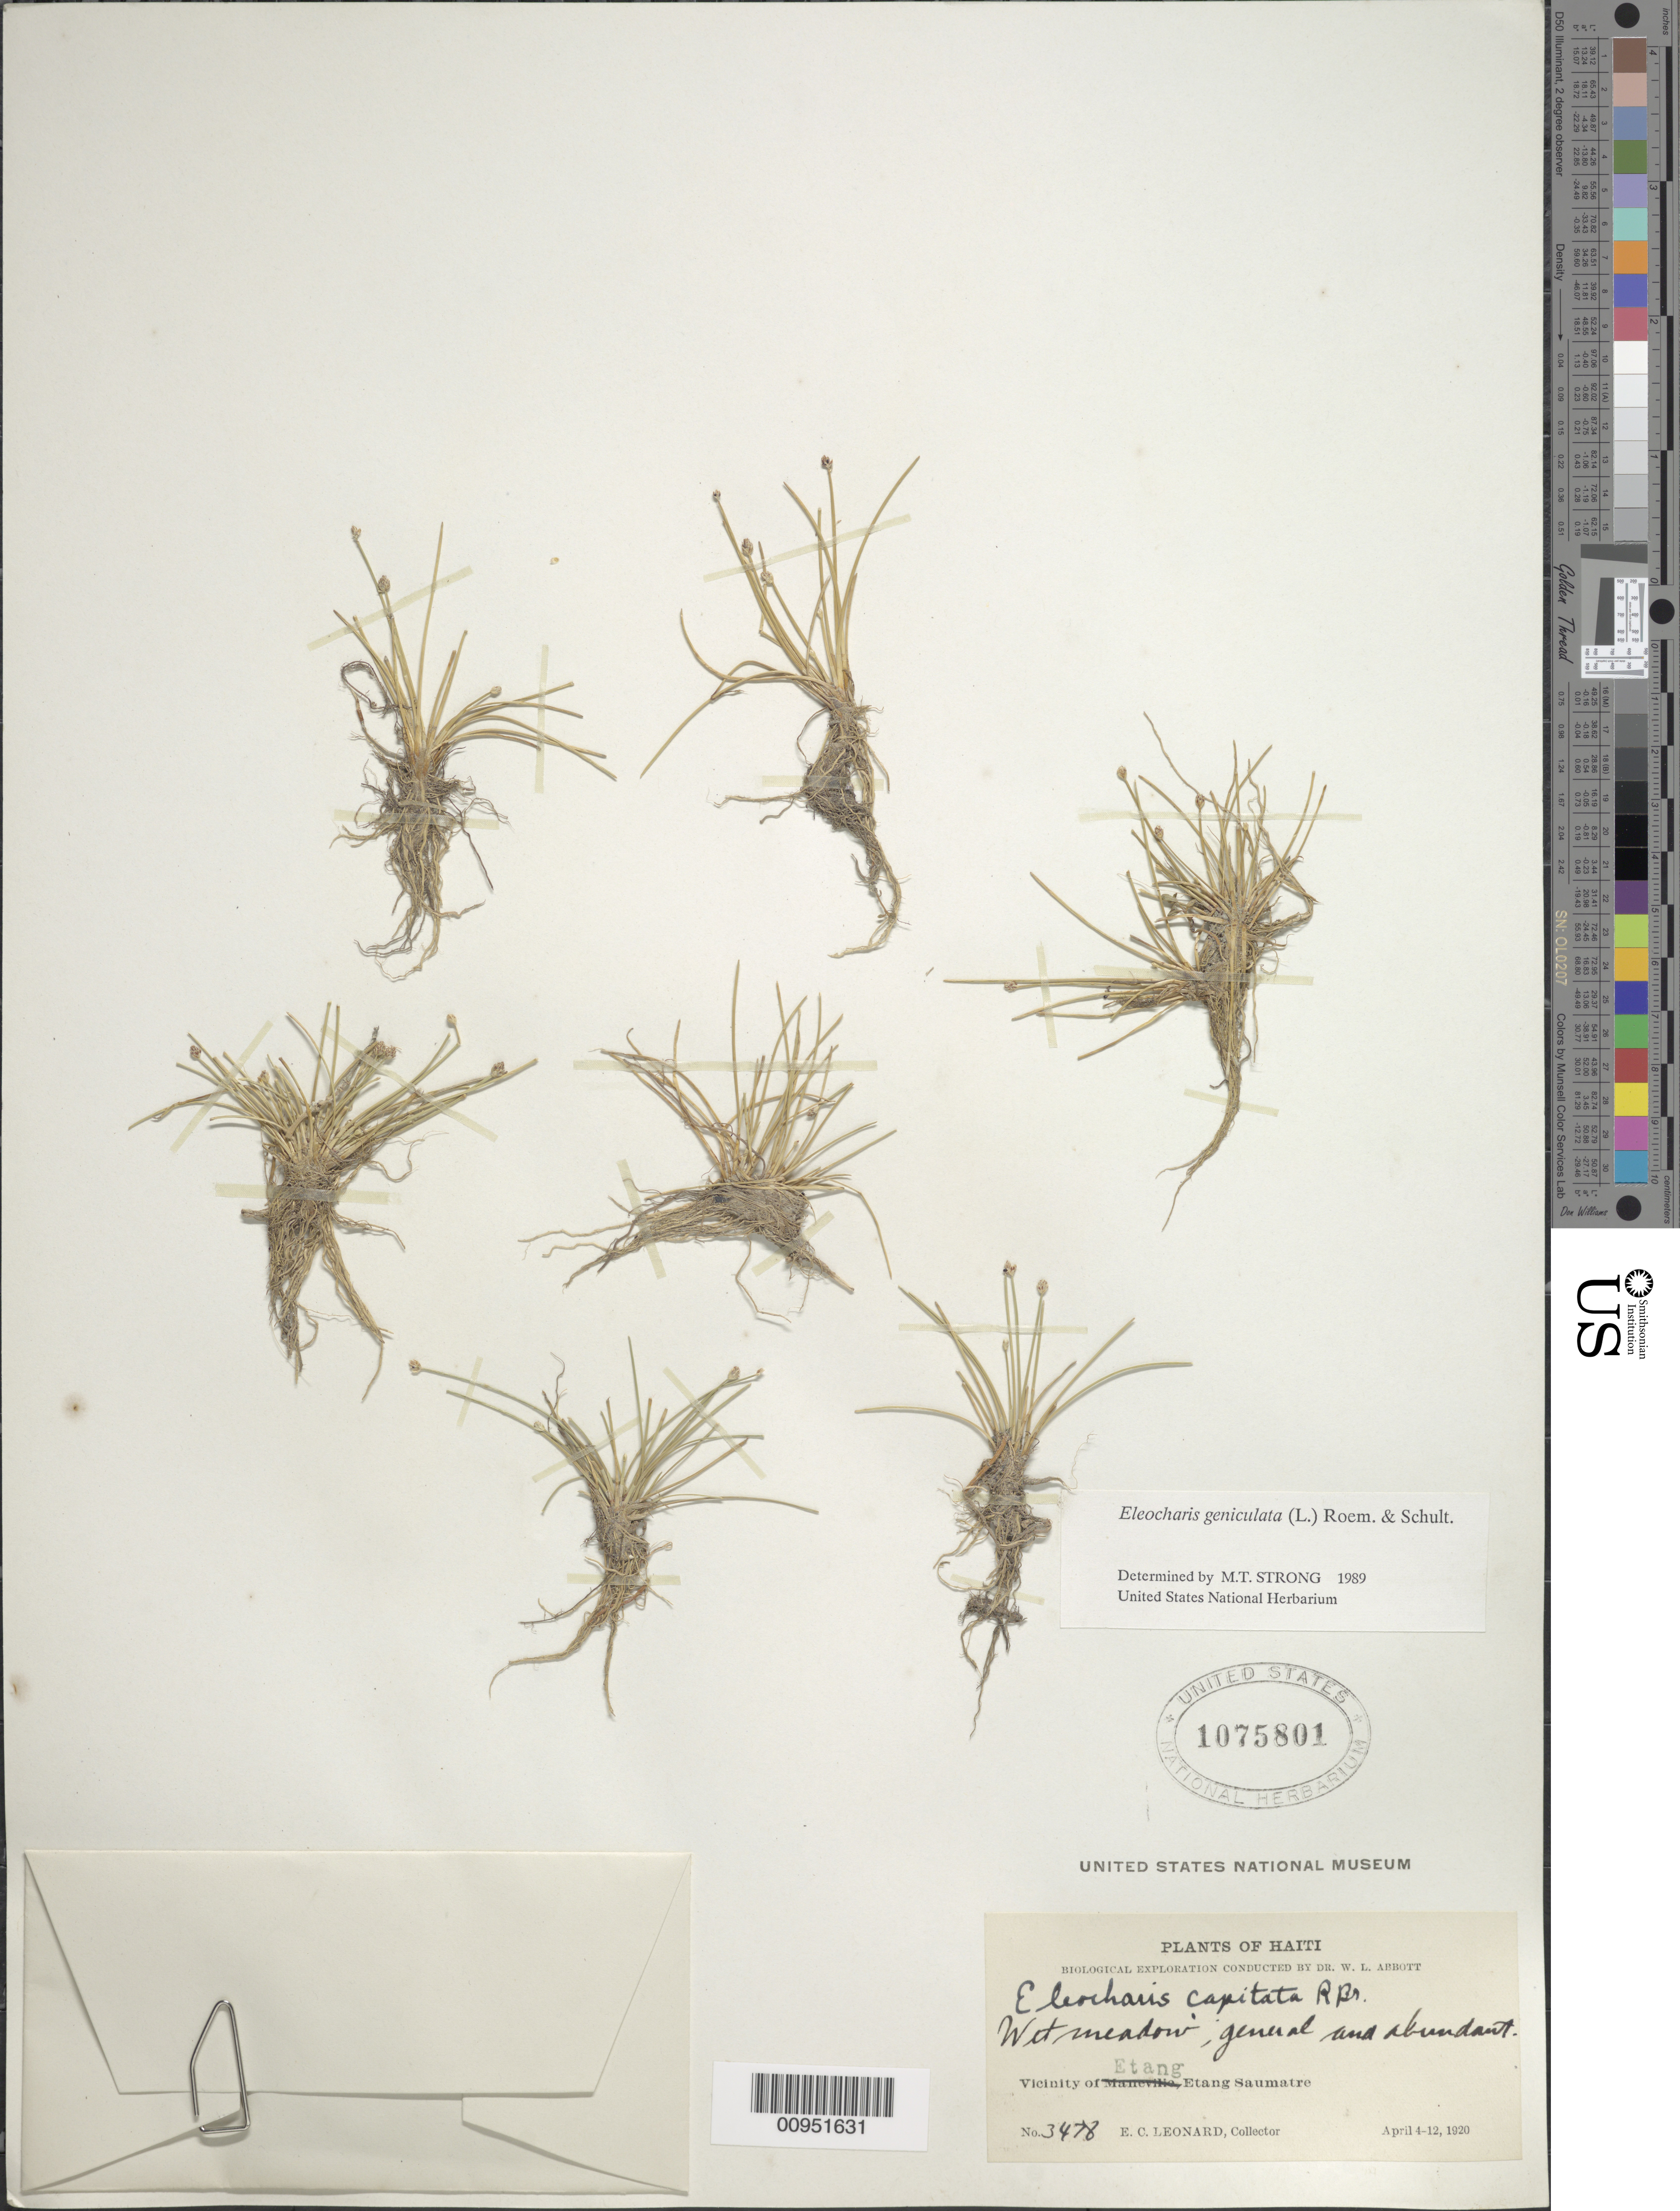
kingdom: Plantae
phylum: Tracheophyta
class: Liliopsida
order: Poales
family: Cyperaceae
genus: Eleocharis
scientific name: Eleocharis geniculata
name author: (L.) Roem. & Schult.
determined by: Strong, M. T., (US), Smithsonian Institution - National Museum of Natural History (UNITED STATES)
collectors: E. C. Leonard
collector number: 3478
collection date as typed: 04 Apr 1920 to 12 Apr 1920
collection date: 1920-04-04/1920-04-12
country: Haiti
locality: Vicinity of Etang, Etang Saumatre, meadow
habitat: Wet meadow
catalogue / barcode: US 1075801